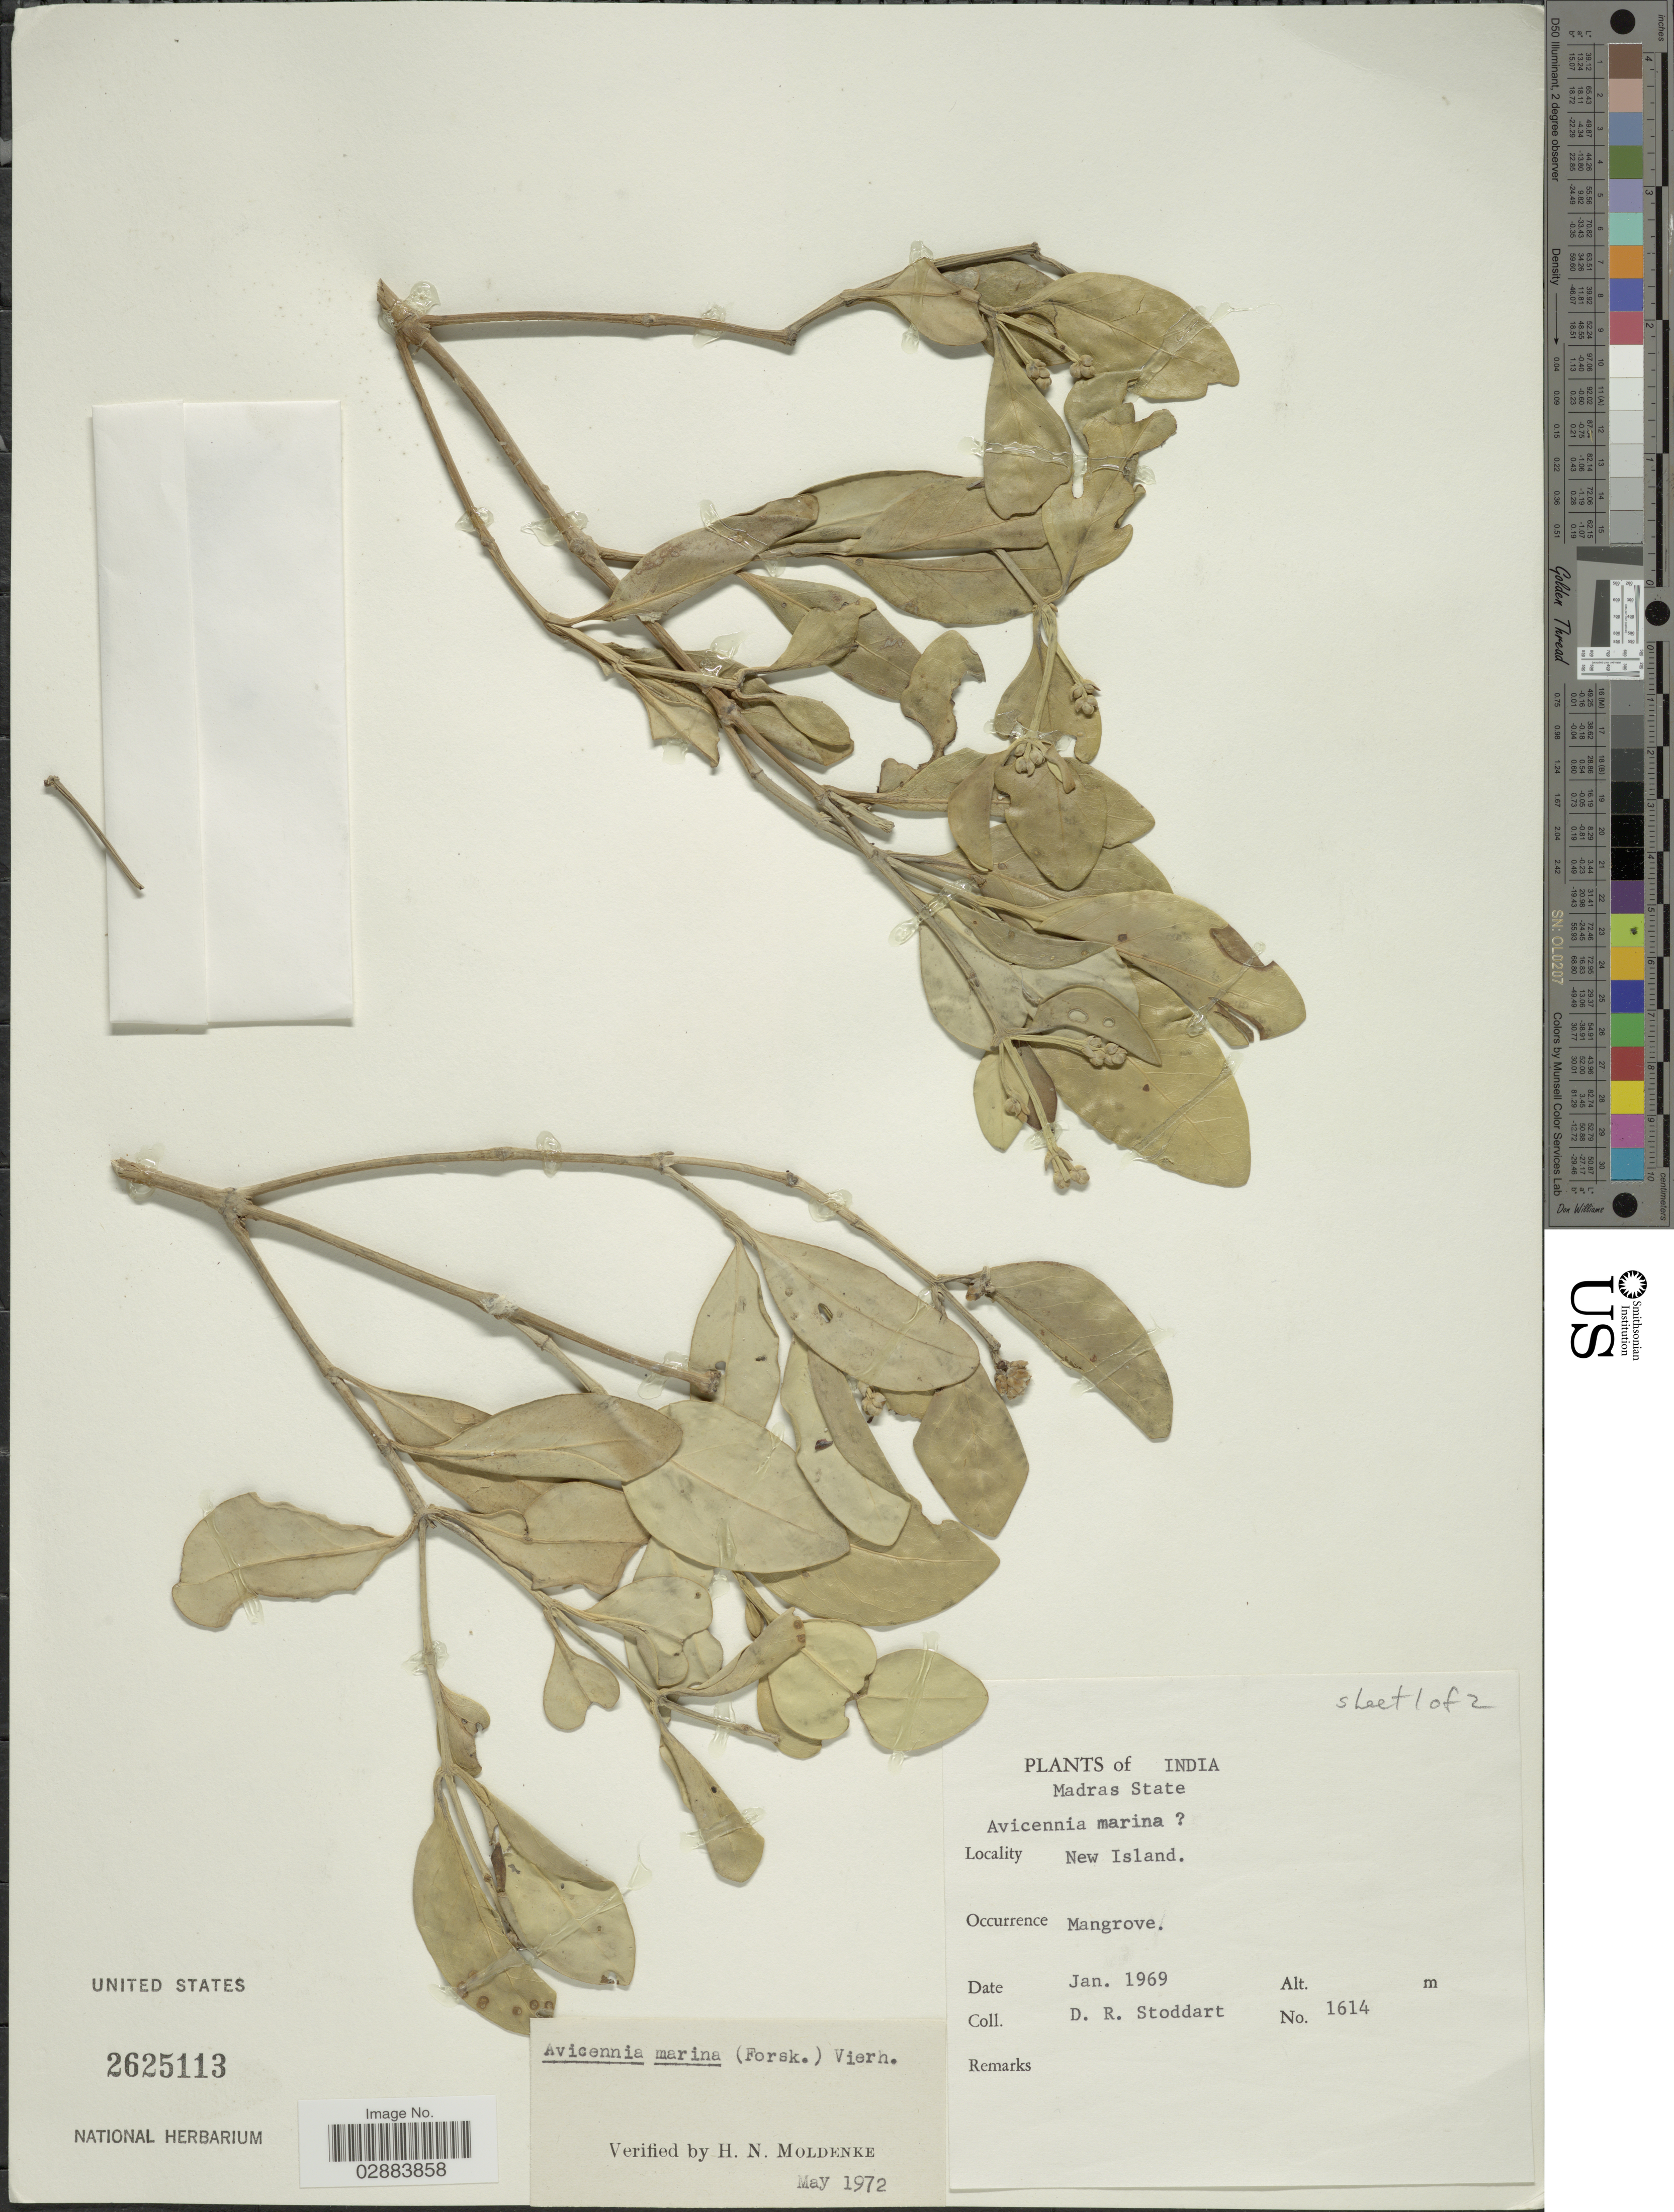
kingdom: Plantae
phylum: Tracheophyta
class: Magnoliopsida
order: Lamiales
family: Acanthaceae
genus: Avicennia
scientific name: Avicennia marina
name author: (Forssk.) Vierh.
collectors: D. R. Stoddart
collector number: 1614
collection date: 1969-01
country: India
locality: Madras State. New Island.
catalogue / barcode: US 2625113